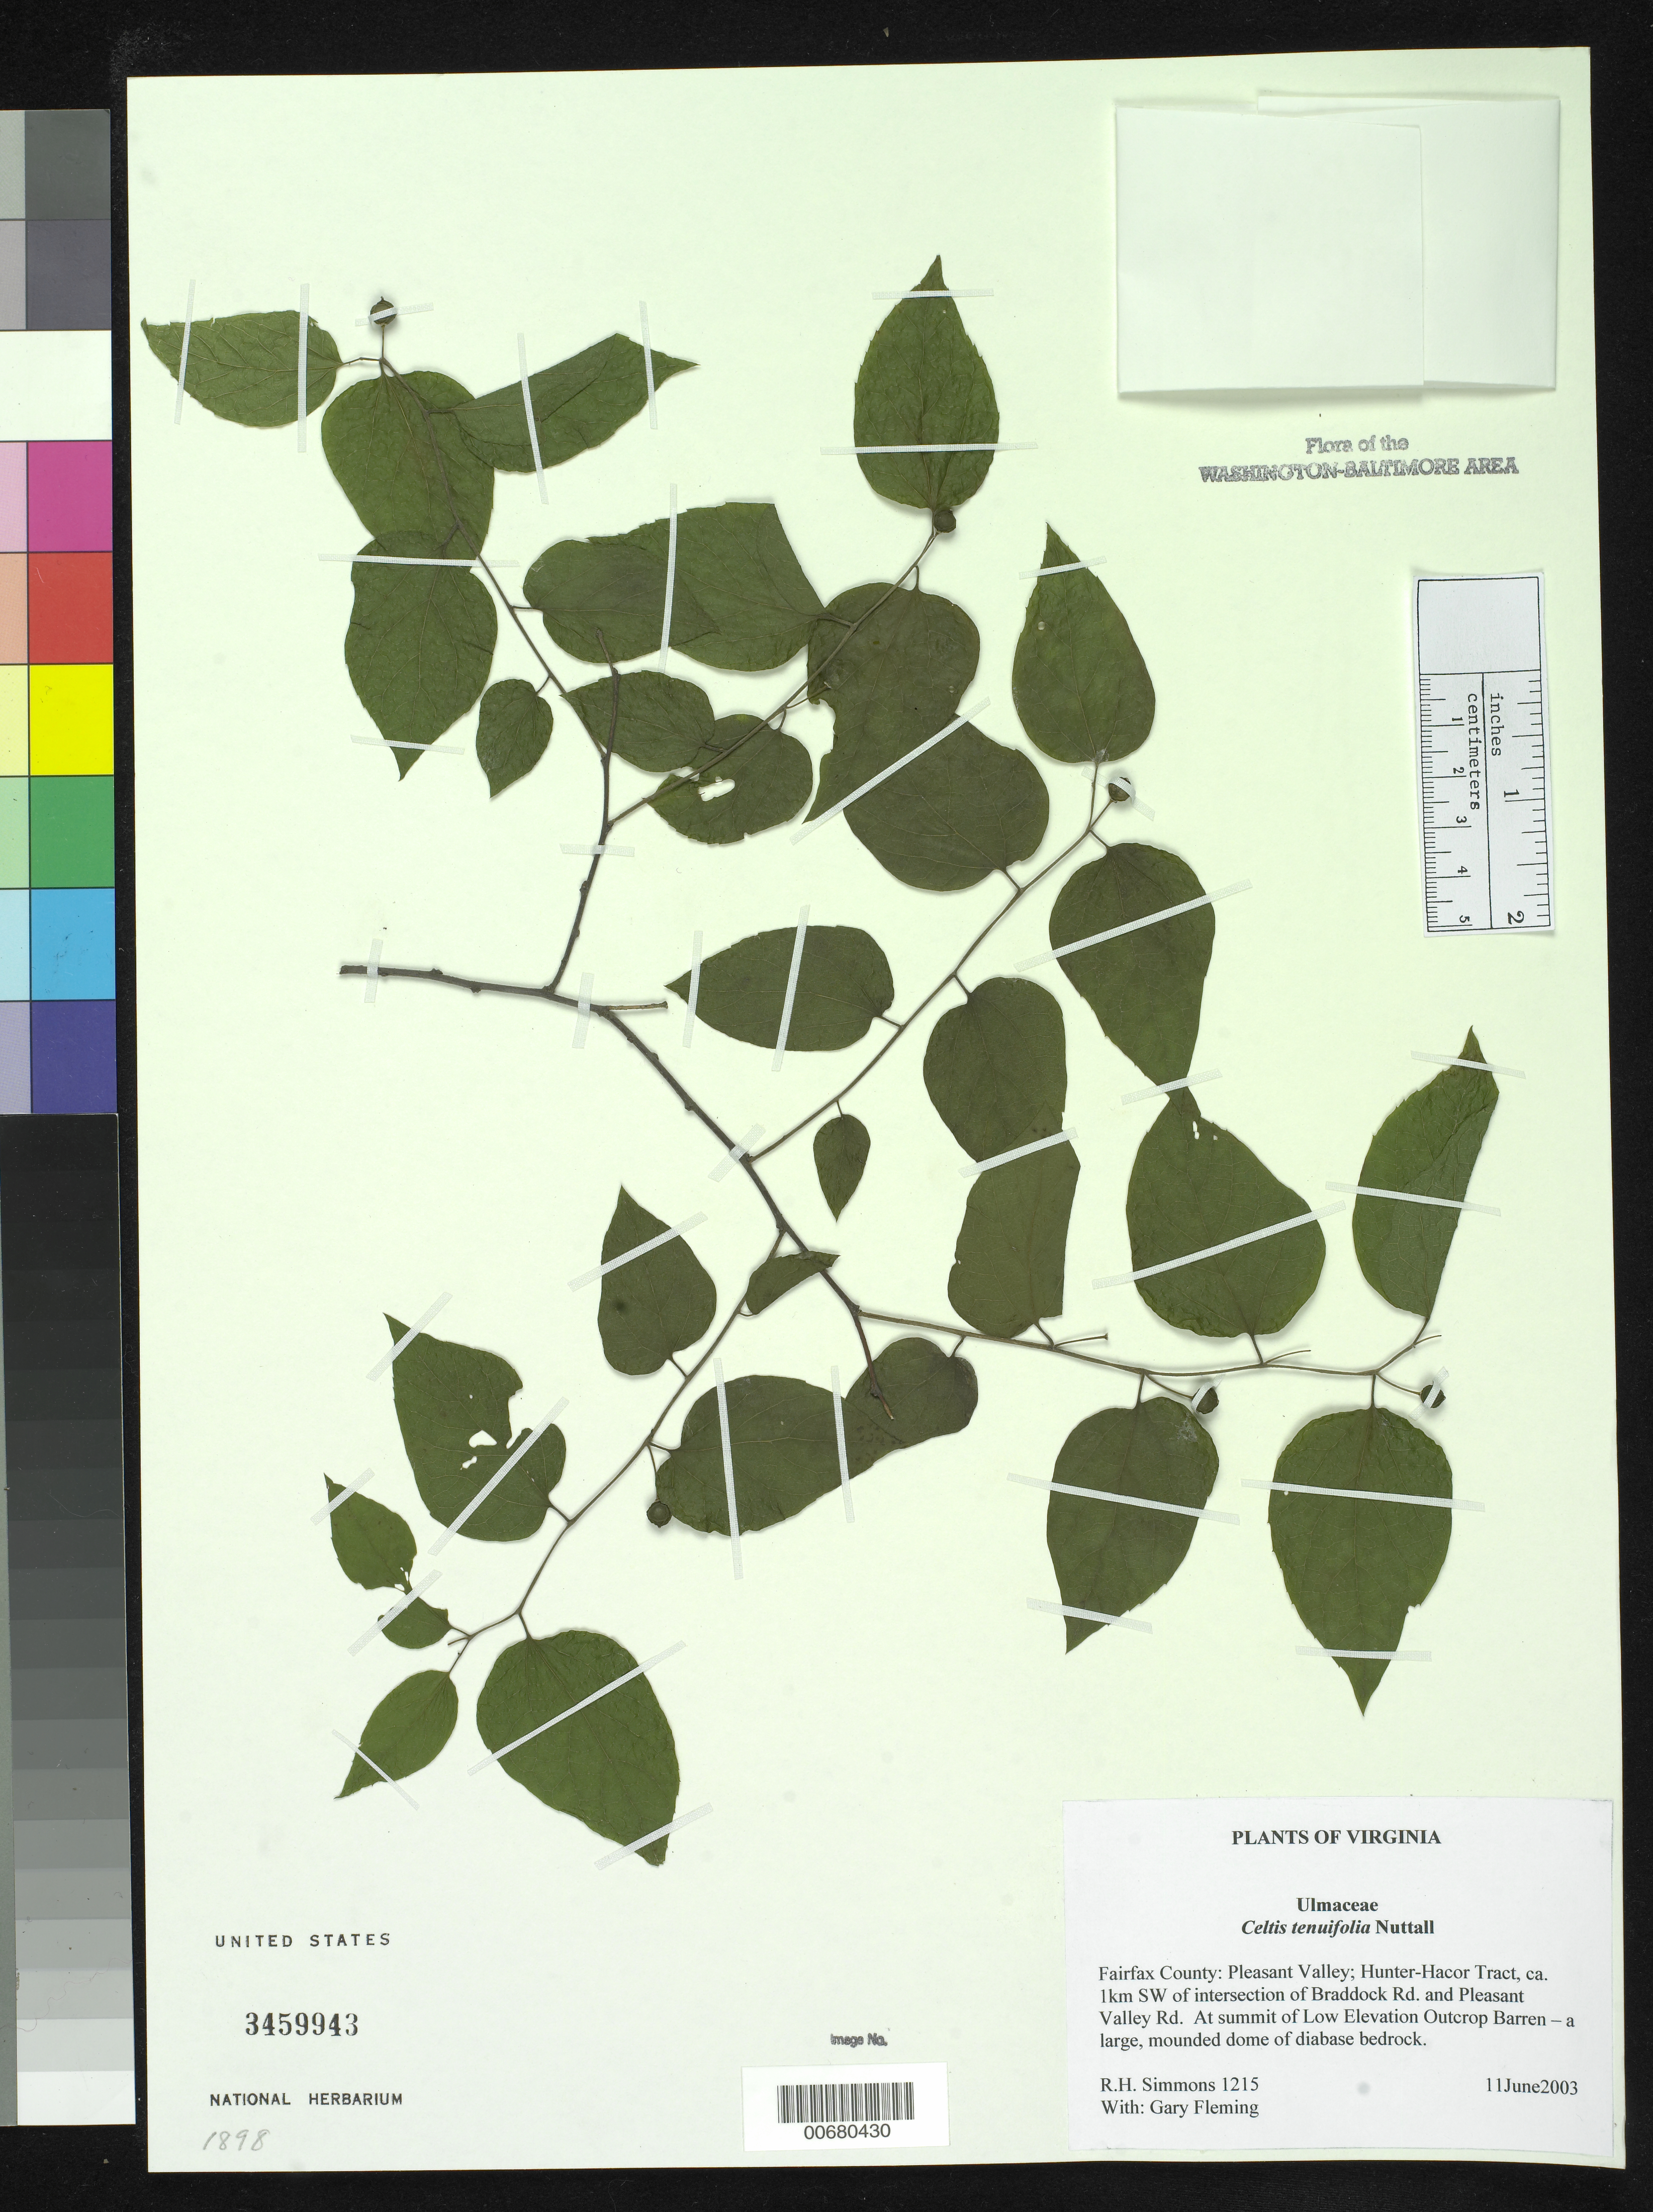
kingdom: Plantae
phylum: Tracheophyta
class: Magnoliopsida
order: Rosales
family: Cannabaceae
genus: Celtis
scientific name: Celtis tenuifolia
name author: Nutt.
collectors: R. H. Simmons & G. Fleming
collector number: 1215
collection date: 2003-06-11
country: United States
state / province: Virginia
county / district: Fairfax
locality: Hunter-Hacor Tract, ca. 1 km SW of intersection of Braddock Road and Pleasant Valley Road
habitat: At summit of Low Elevation Outcrop Barren -- a large, mounded dome of diabase bedrock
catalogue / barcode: US 3459943